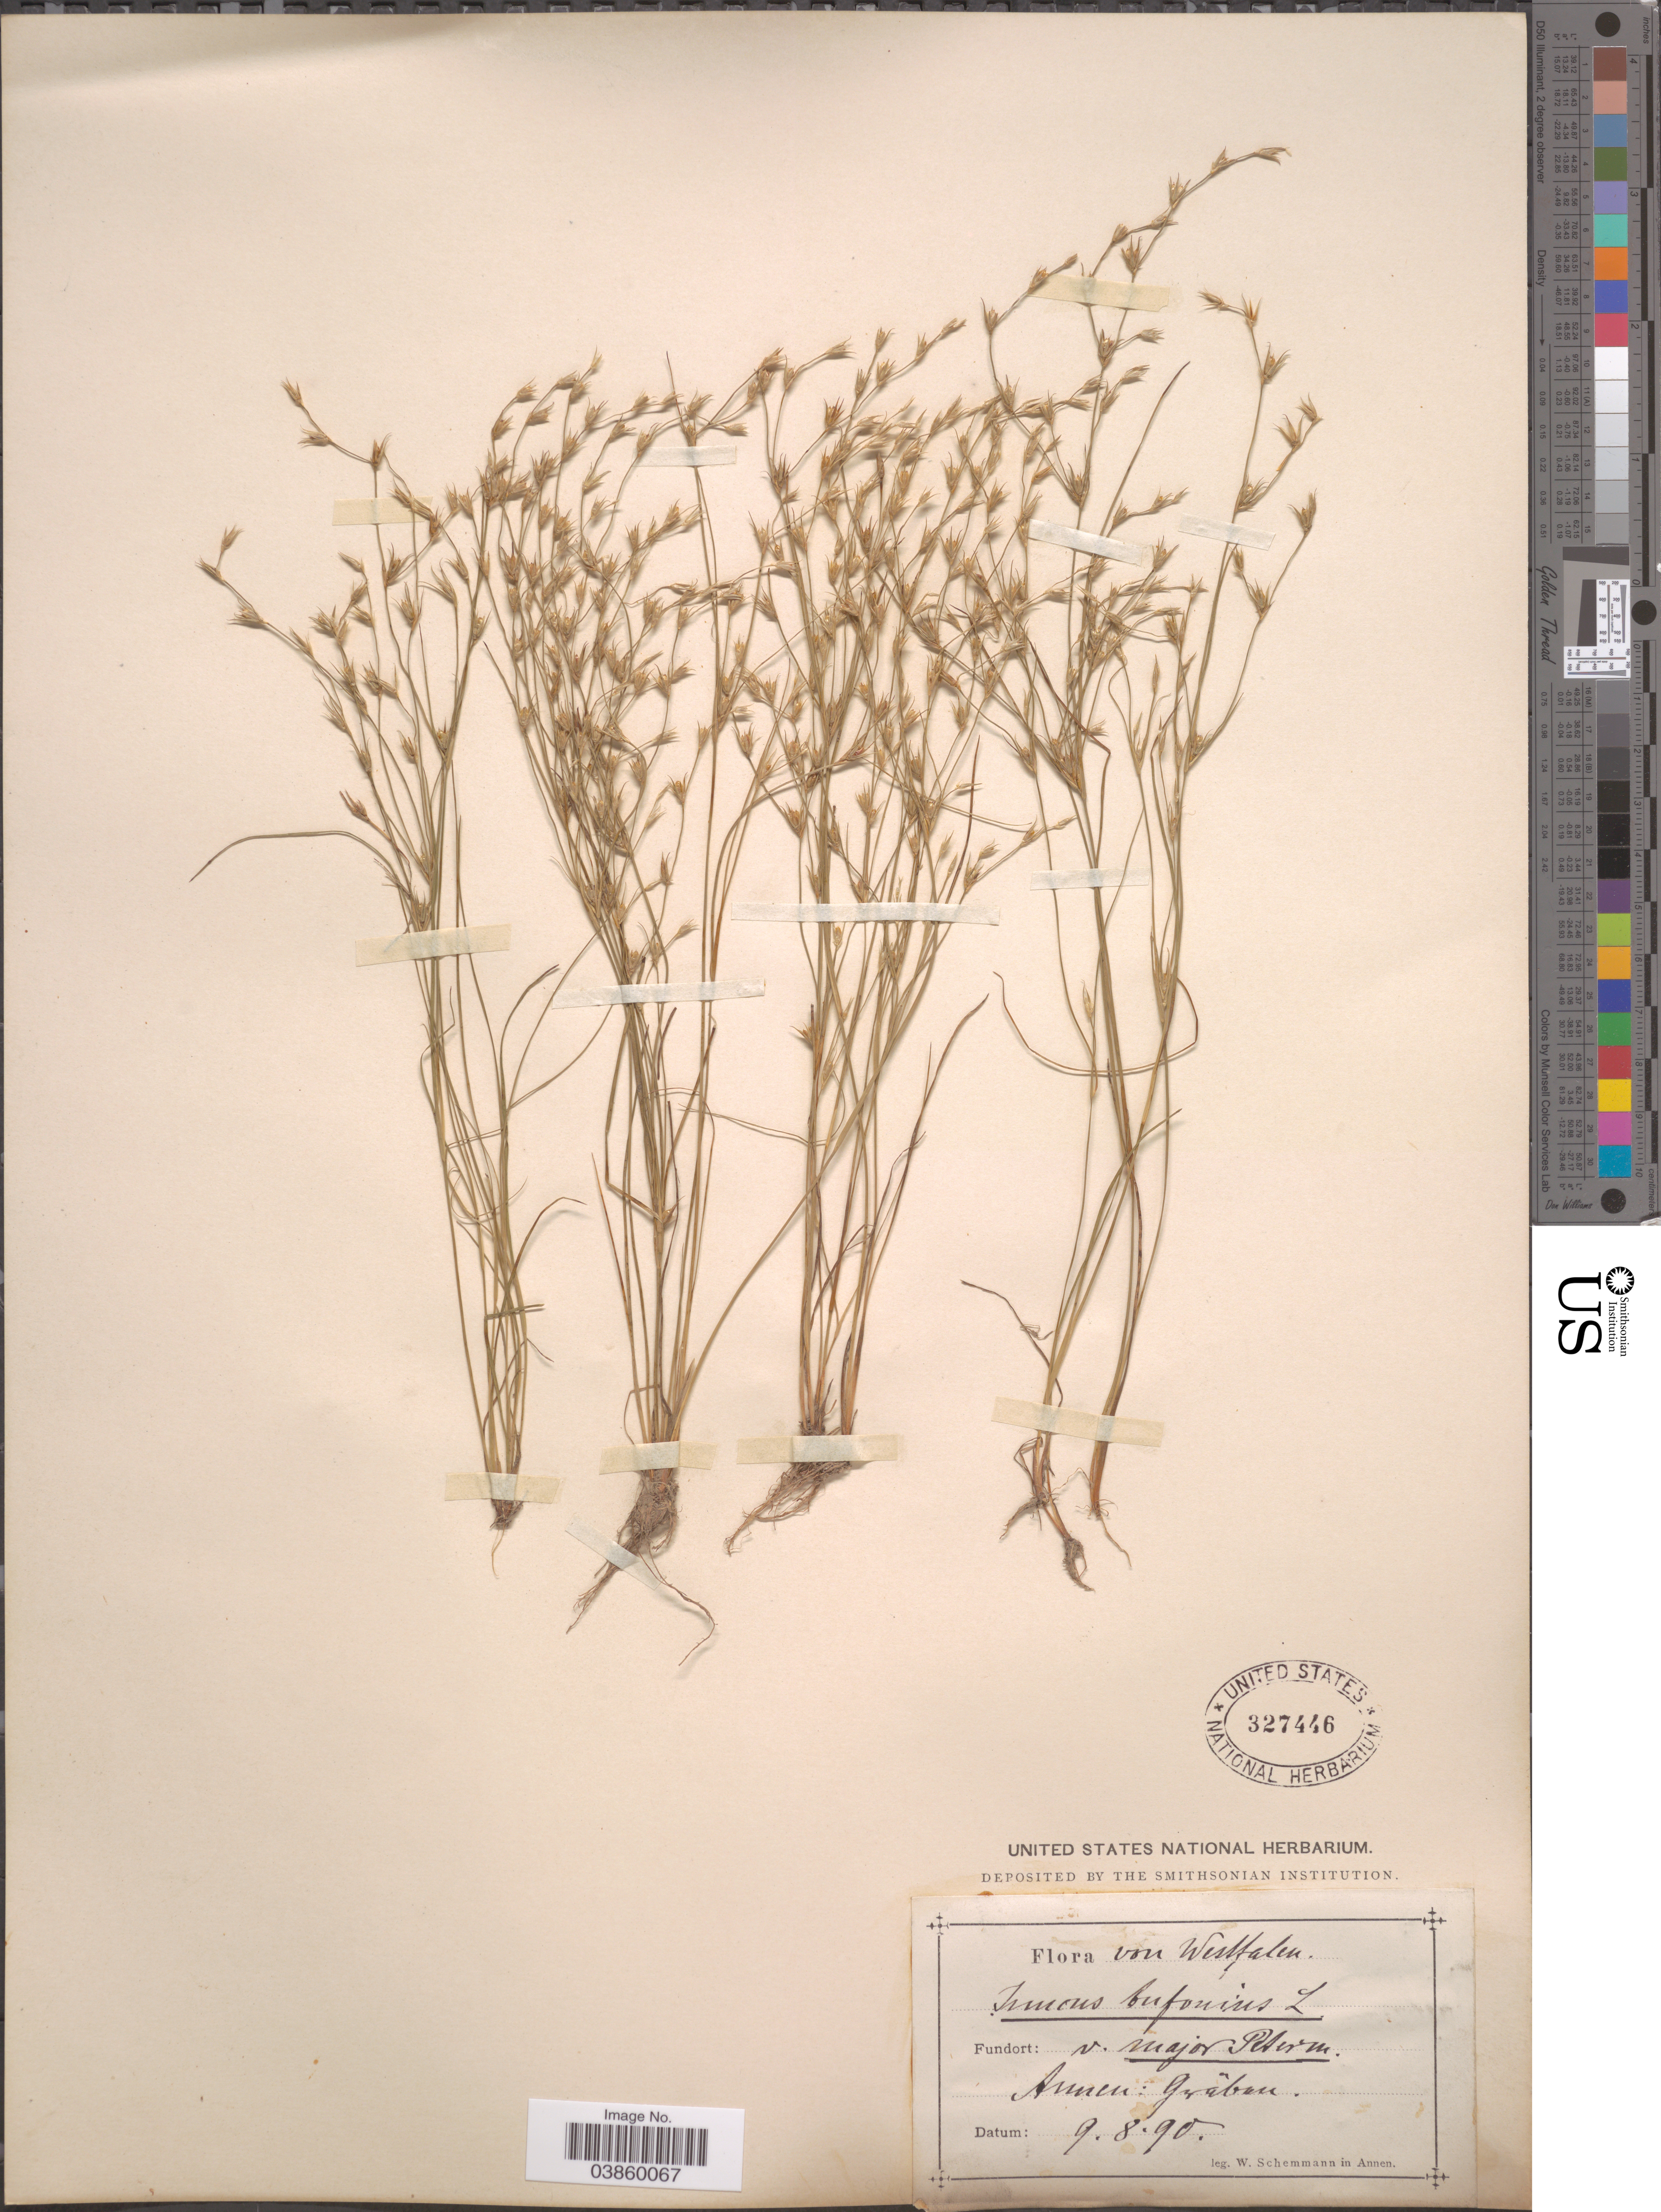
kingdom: Plantae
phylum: Tracheophyta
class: Liliopsida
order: Poales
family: Juncaceae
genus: Juncus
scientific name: Juncus bufonius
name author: L.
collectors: W. Schemmann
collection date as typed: Transcribed d/m/y: 9/8/90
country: Germany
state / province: Nordrhein-Westfalen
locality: Westfalen. Annen: Gräben.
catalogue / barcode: US 327446